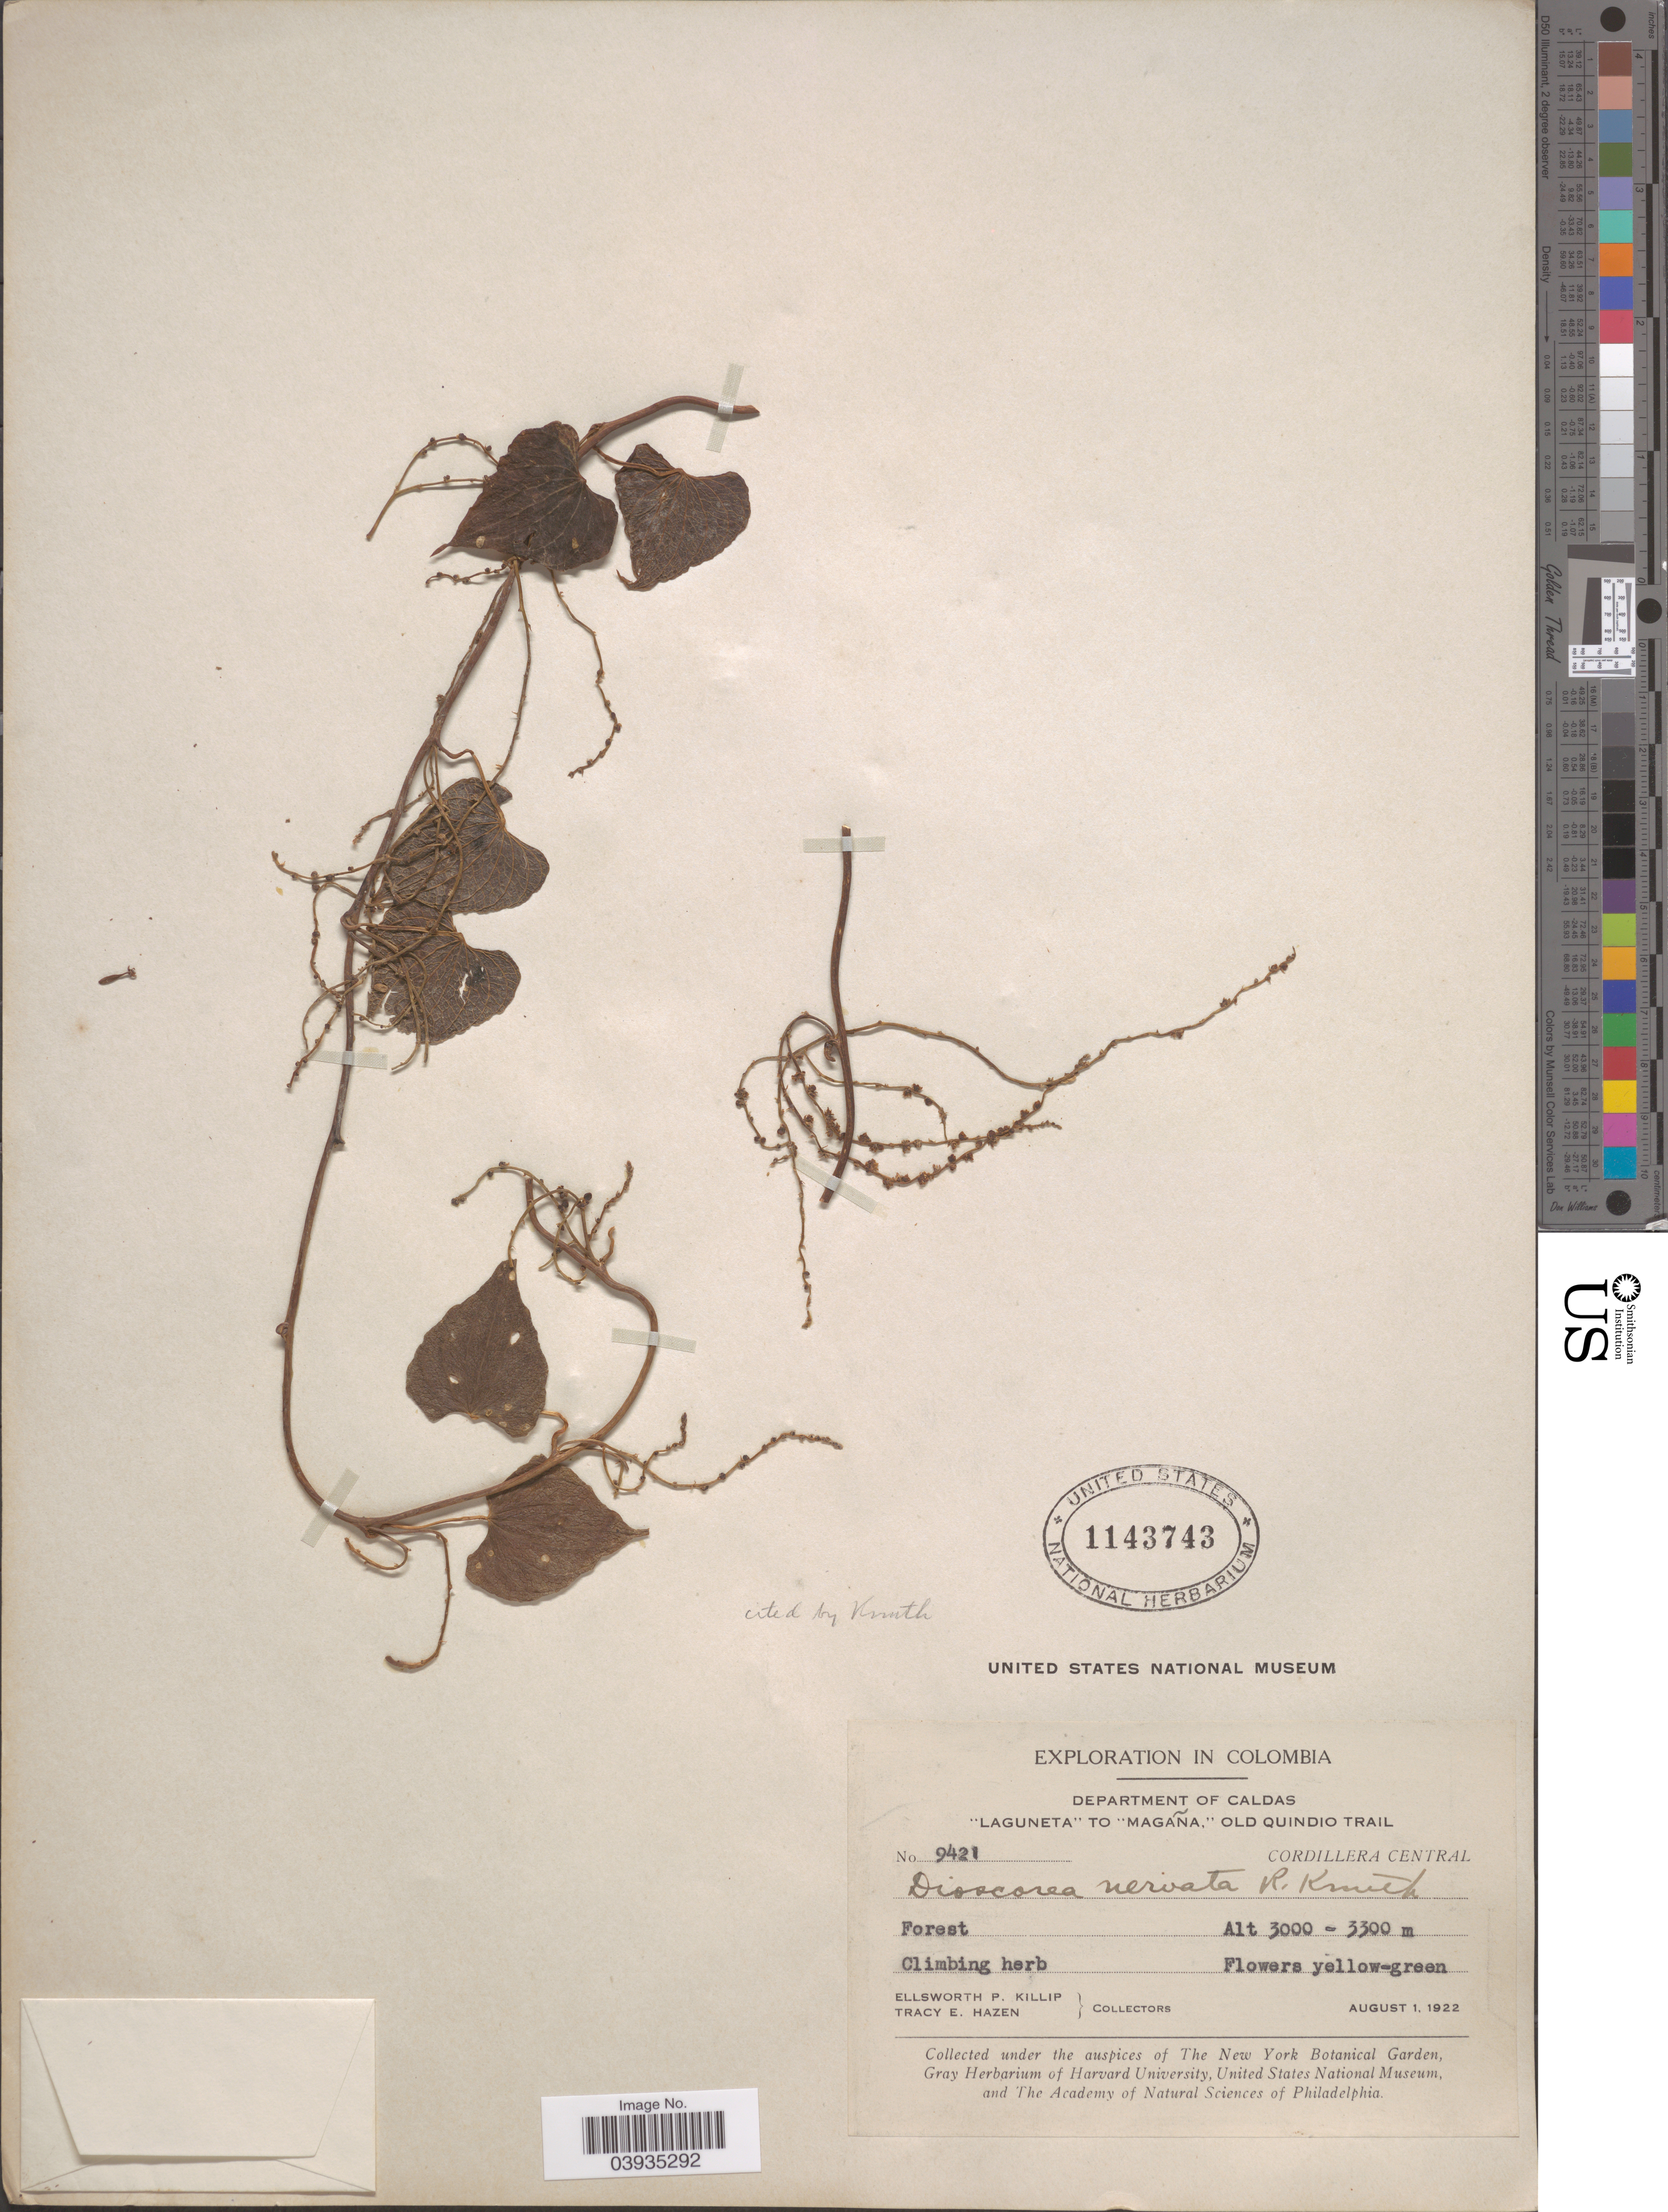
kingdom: Plantae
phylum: Tracheophyta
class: Liliopsida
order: Dioscoreales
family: Dioscoreaceae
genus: Dioscorea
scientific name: Dioscorea nervata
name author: R. Knuth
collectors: E. P. Killip & T. E. Hazen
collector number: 9421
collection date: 1922-08-01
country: Colombia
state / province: Caldas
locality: Department of Caldas. "Laguneta" to "Magaña," Old Quindio Trail. Cordillera Central.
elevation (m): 3000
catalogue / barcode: US 1143743